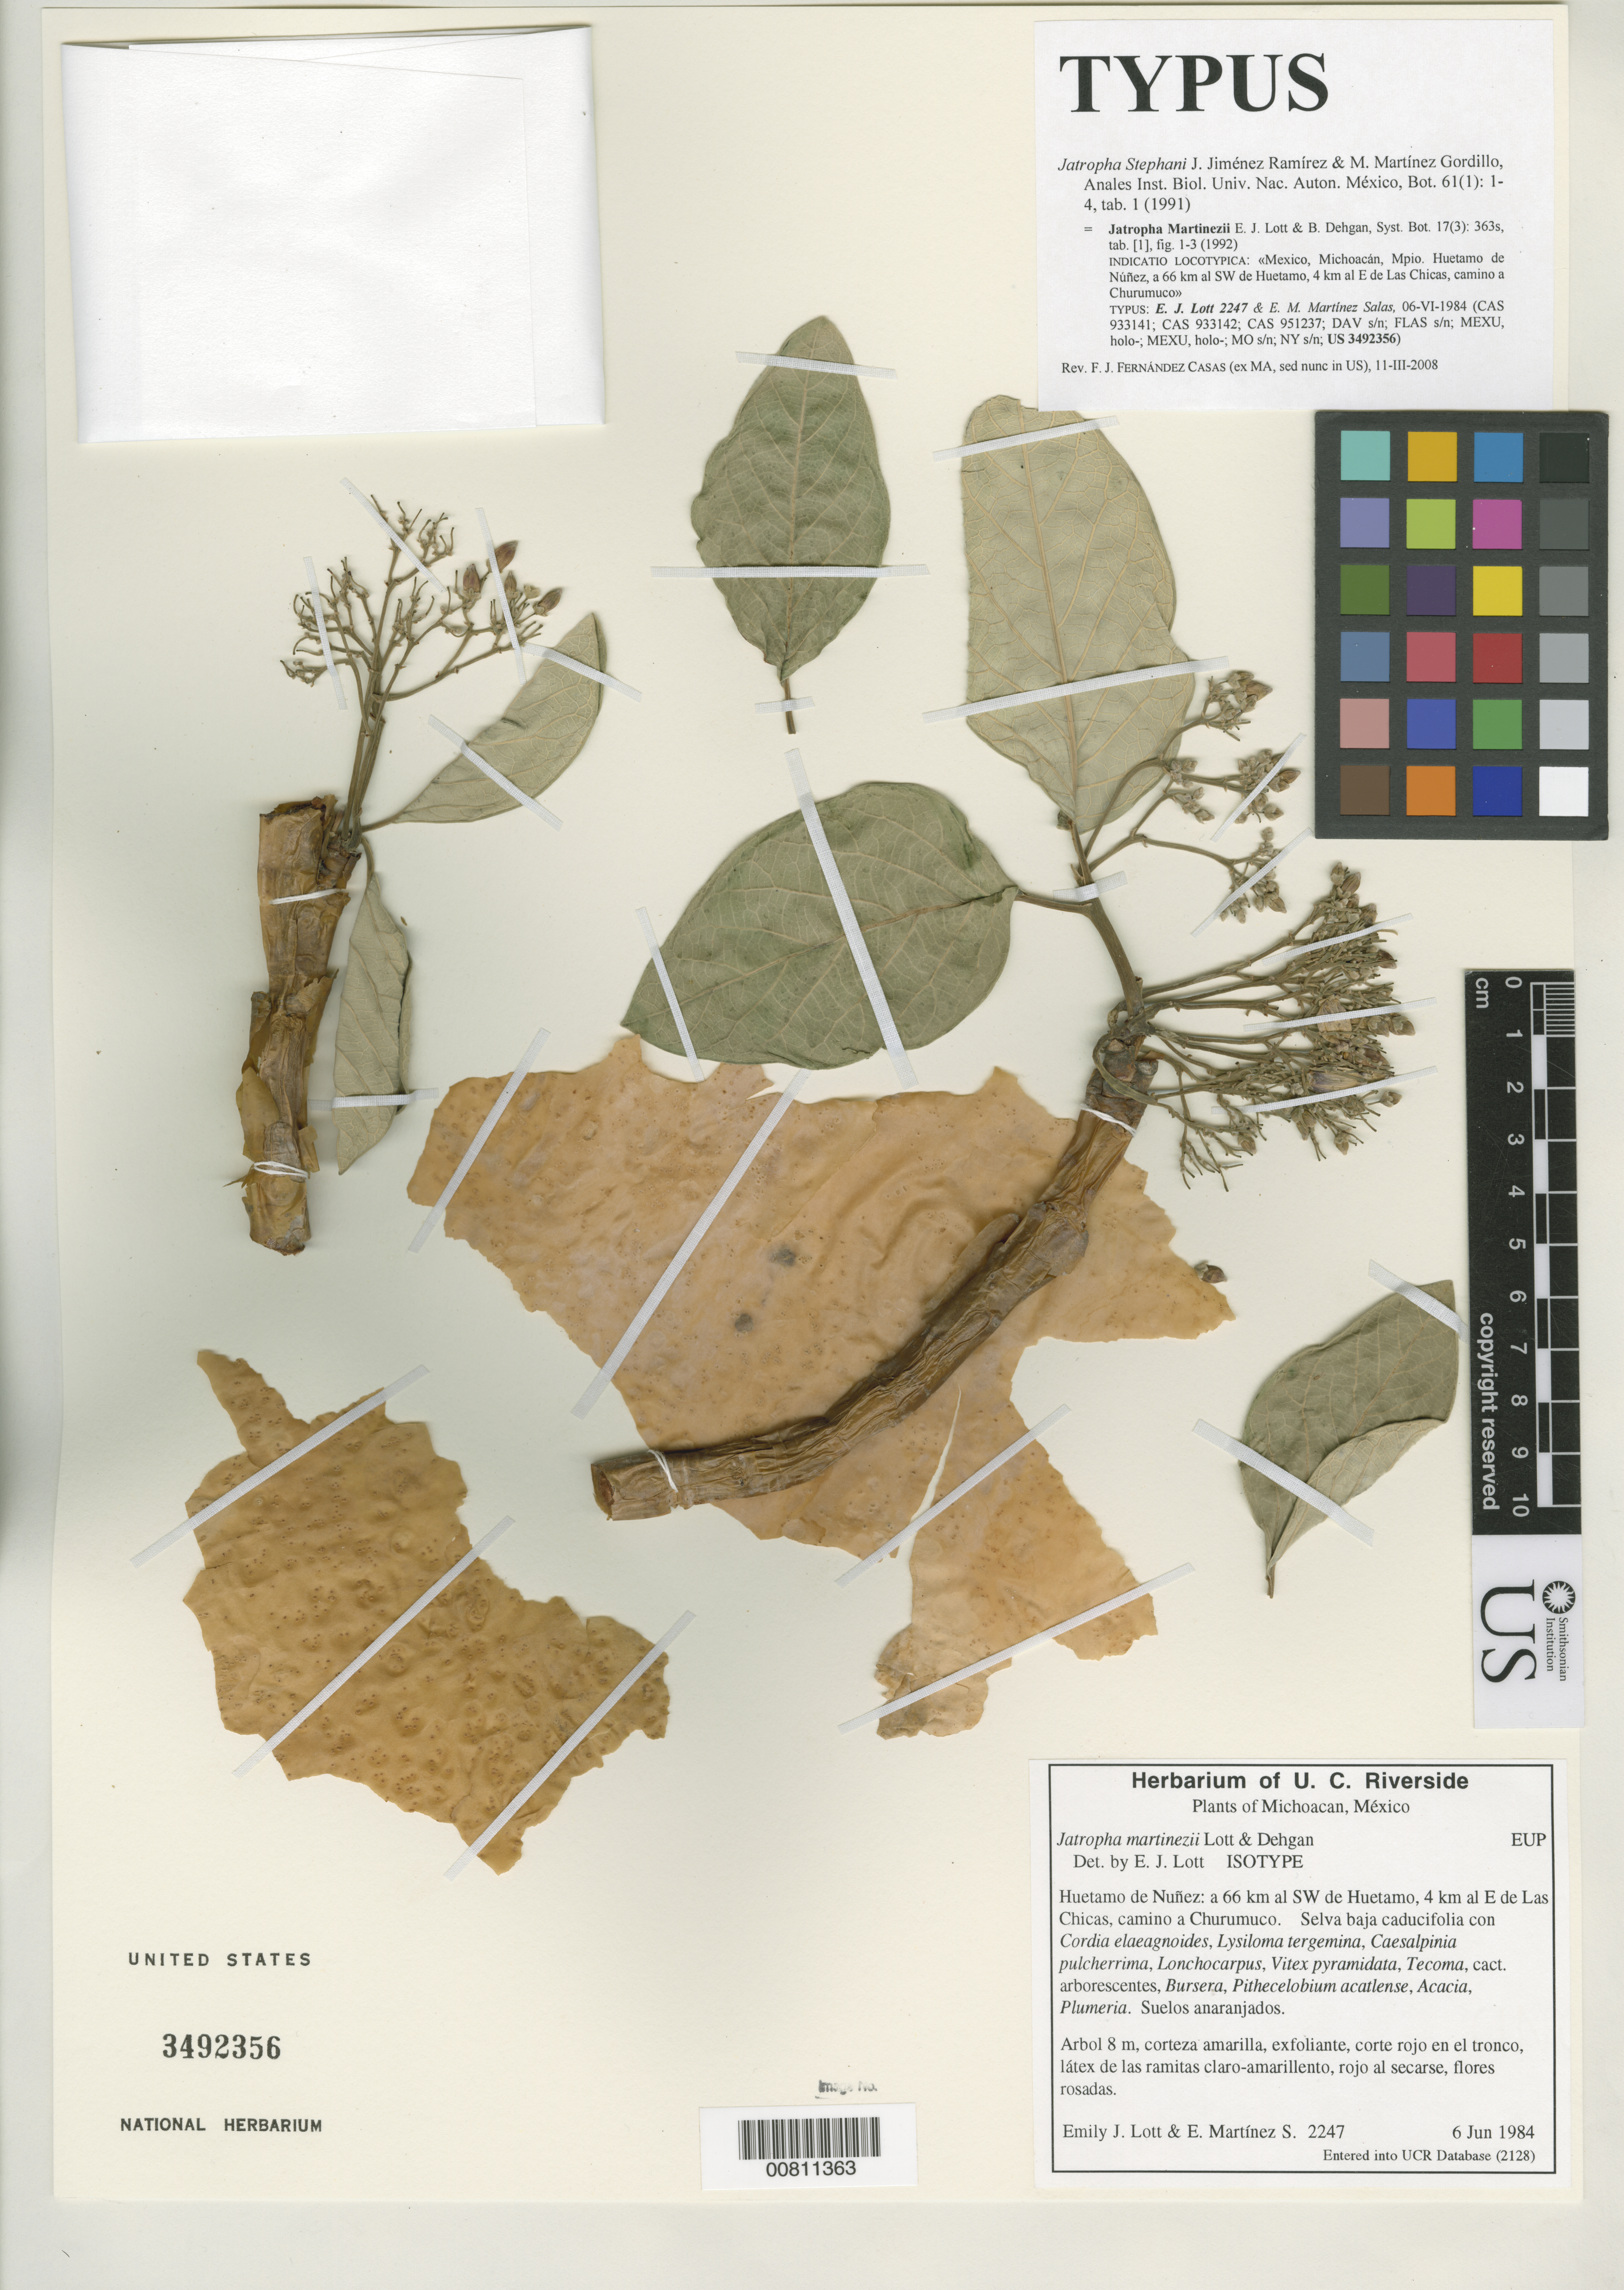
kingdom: Plantae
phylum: Tracheophyta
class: Magnoliopsida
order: Malpighiales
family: Euphorbiaceae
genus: Jatropha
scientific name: Jatropha martinezii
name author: E. J. Lott & Dehgan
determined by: Lott, E. J.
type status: Isotype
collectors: E. Lott & E. Martínez Soto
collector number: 2247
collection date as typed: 06 Jun 1984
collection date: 1984-06-06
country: Mexico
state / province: Michoacán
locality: Huetamo de Nuñez: a 66 km al SW de Huetamo, 4 km al E de Las Chicas, camino a churumuco.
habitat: Selva baja caducifolia.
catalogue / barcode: US 3492356